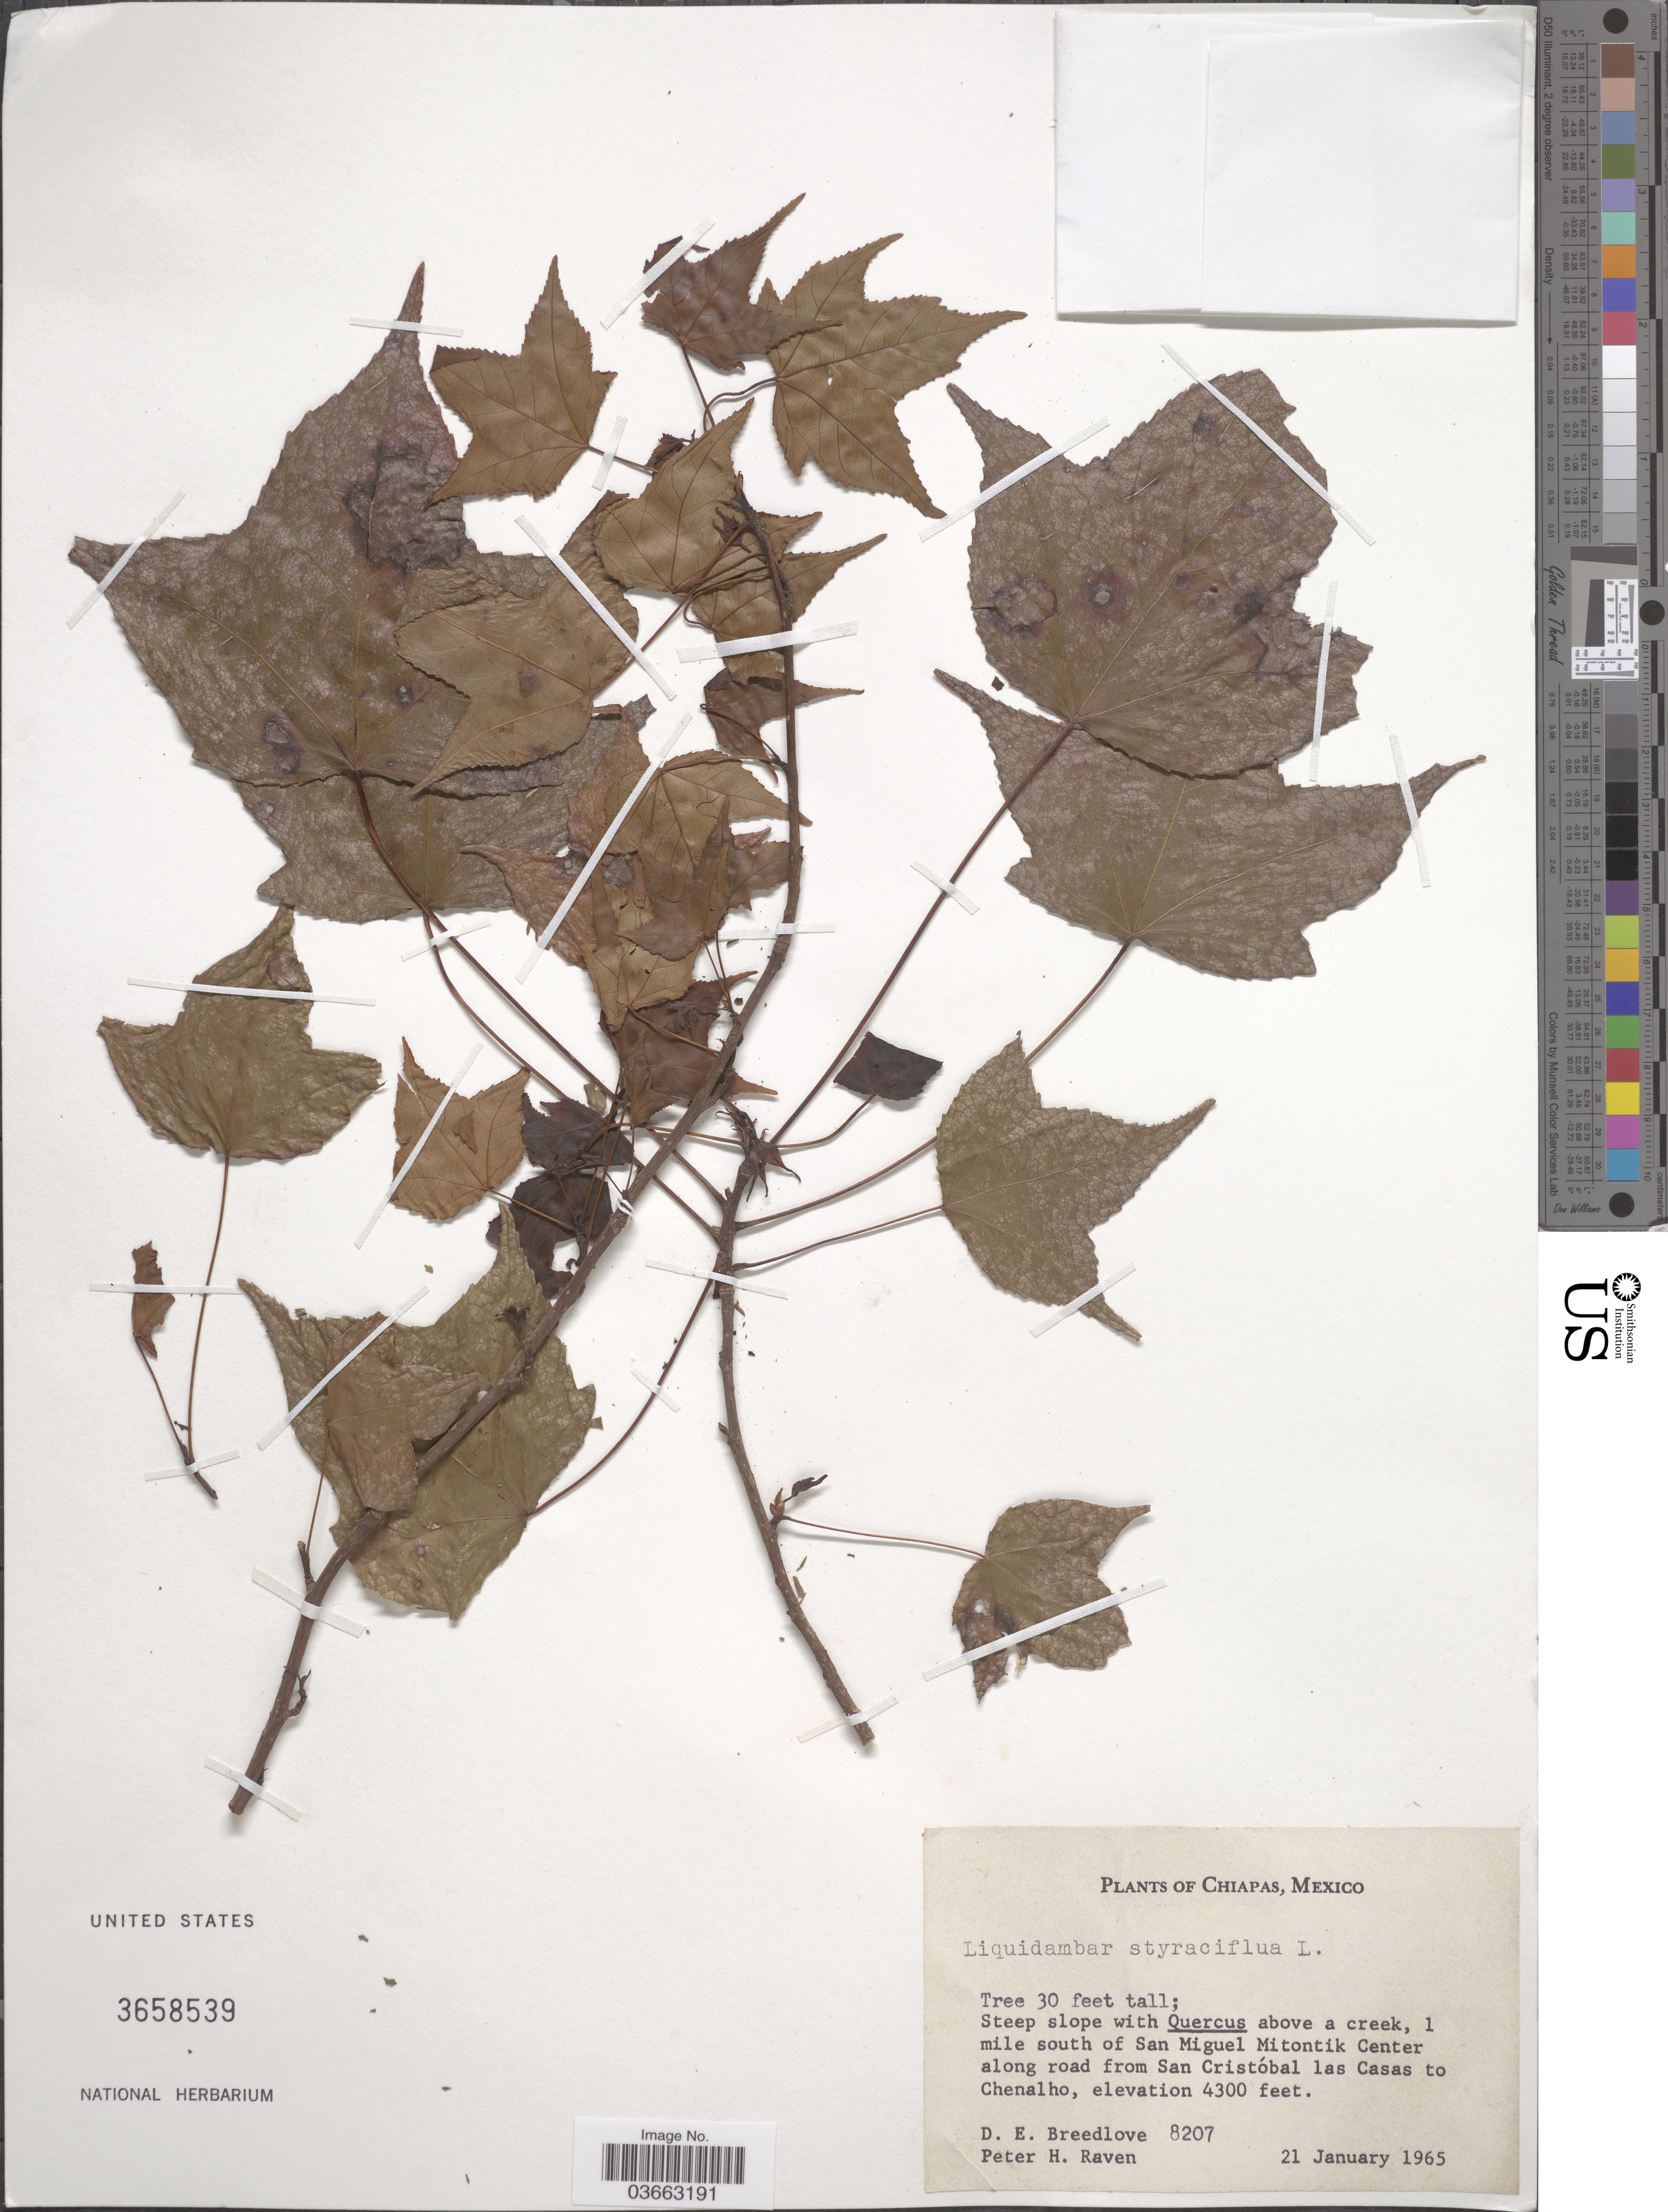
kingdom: Plantae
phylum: Tracheophyta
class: Magnoliopsida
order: Saxifragales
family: Altingiaceae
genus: Liquidambar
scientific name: Liquidambar styraciflua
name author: L.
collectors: D. E. Breedlove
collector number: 8207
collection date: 1965-01-21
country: Mexico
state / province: Chiapas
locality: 1 mile south of San Miguel Mitontik Center along road from San Cristóbal las Casas to Chenalho.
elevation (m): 1311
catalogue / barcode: US 3658539